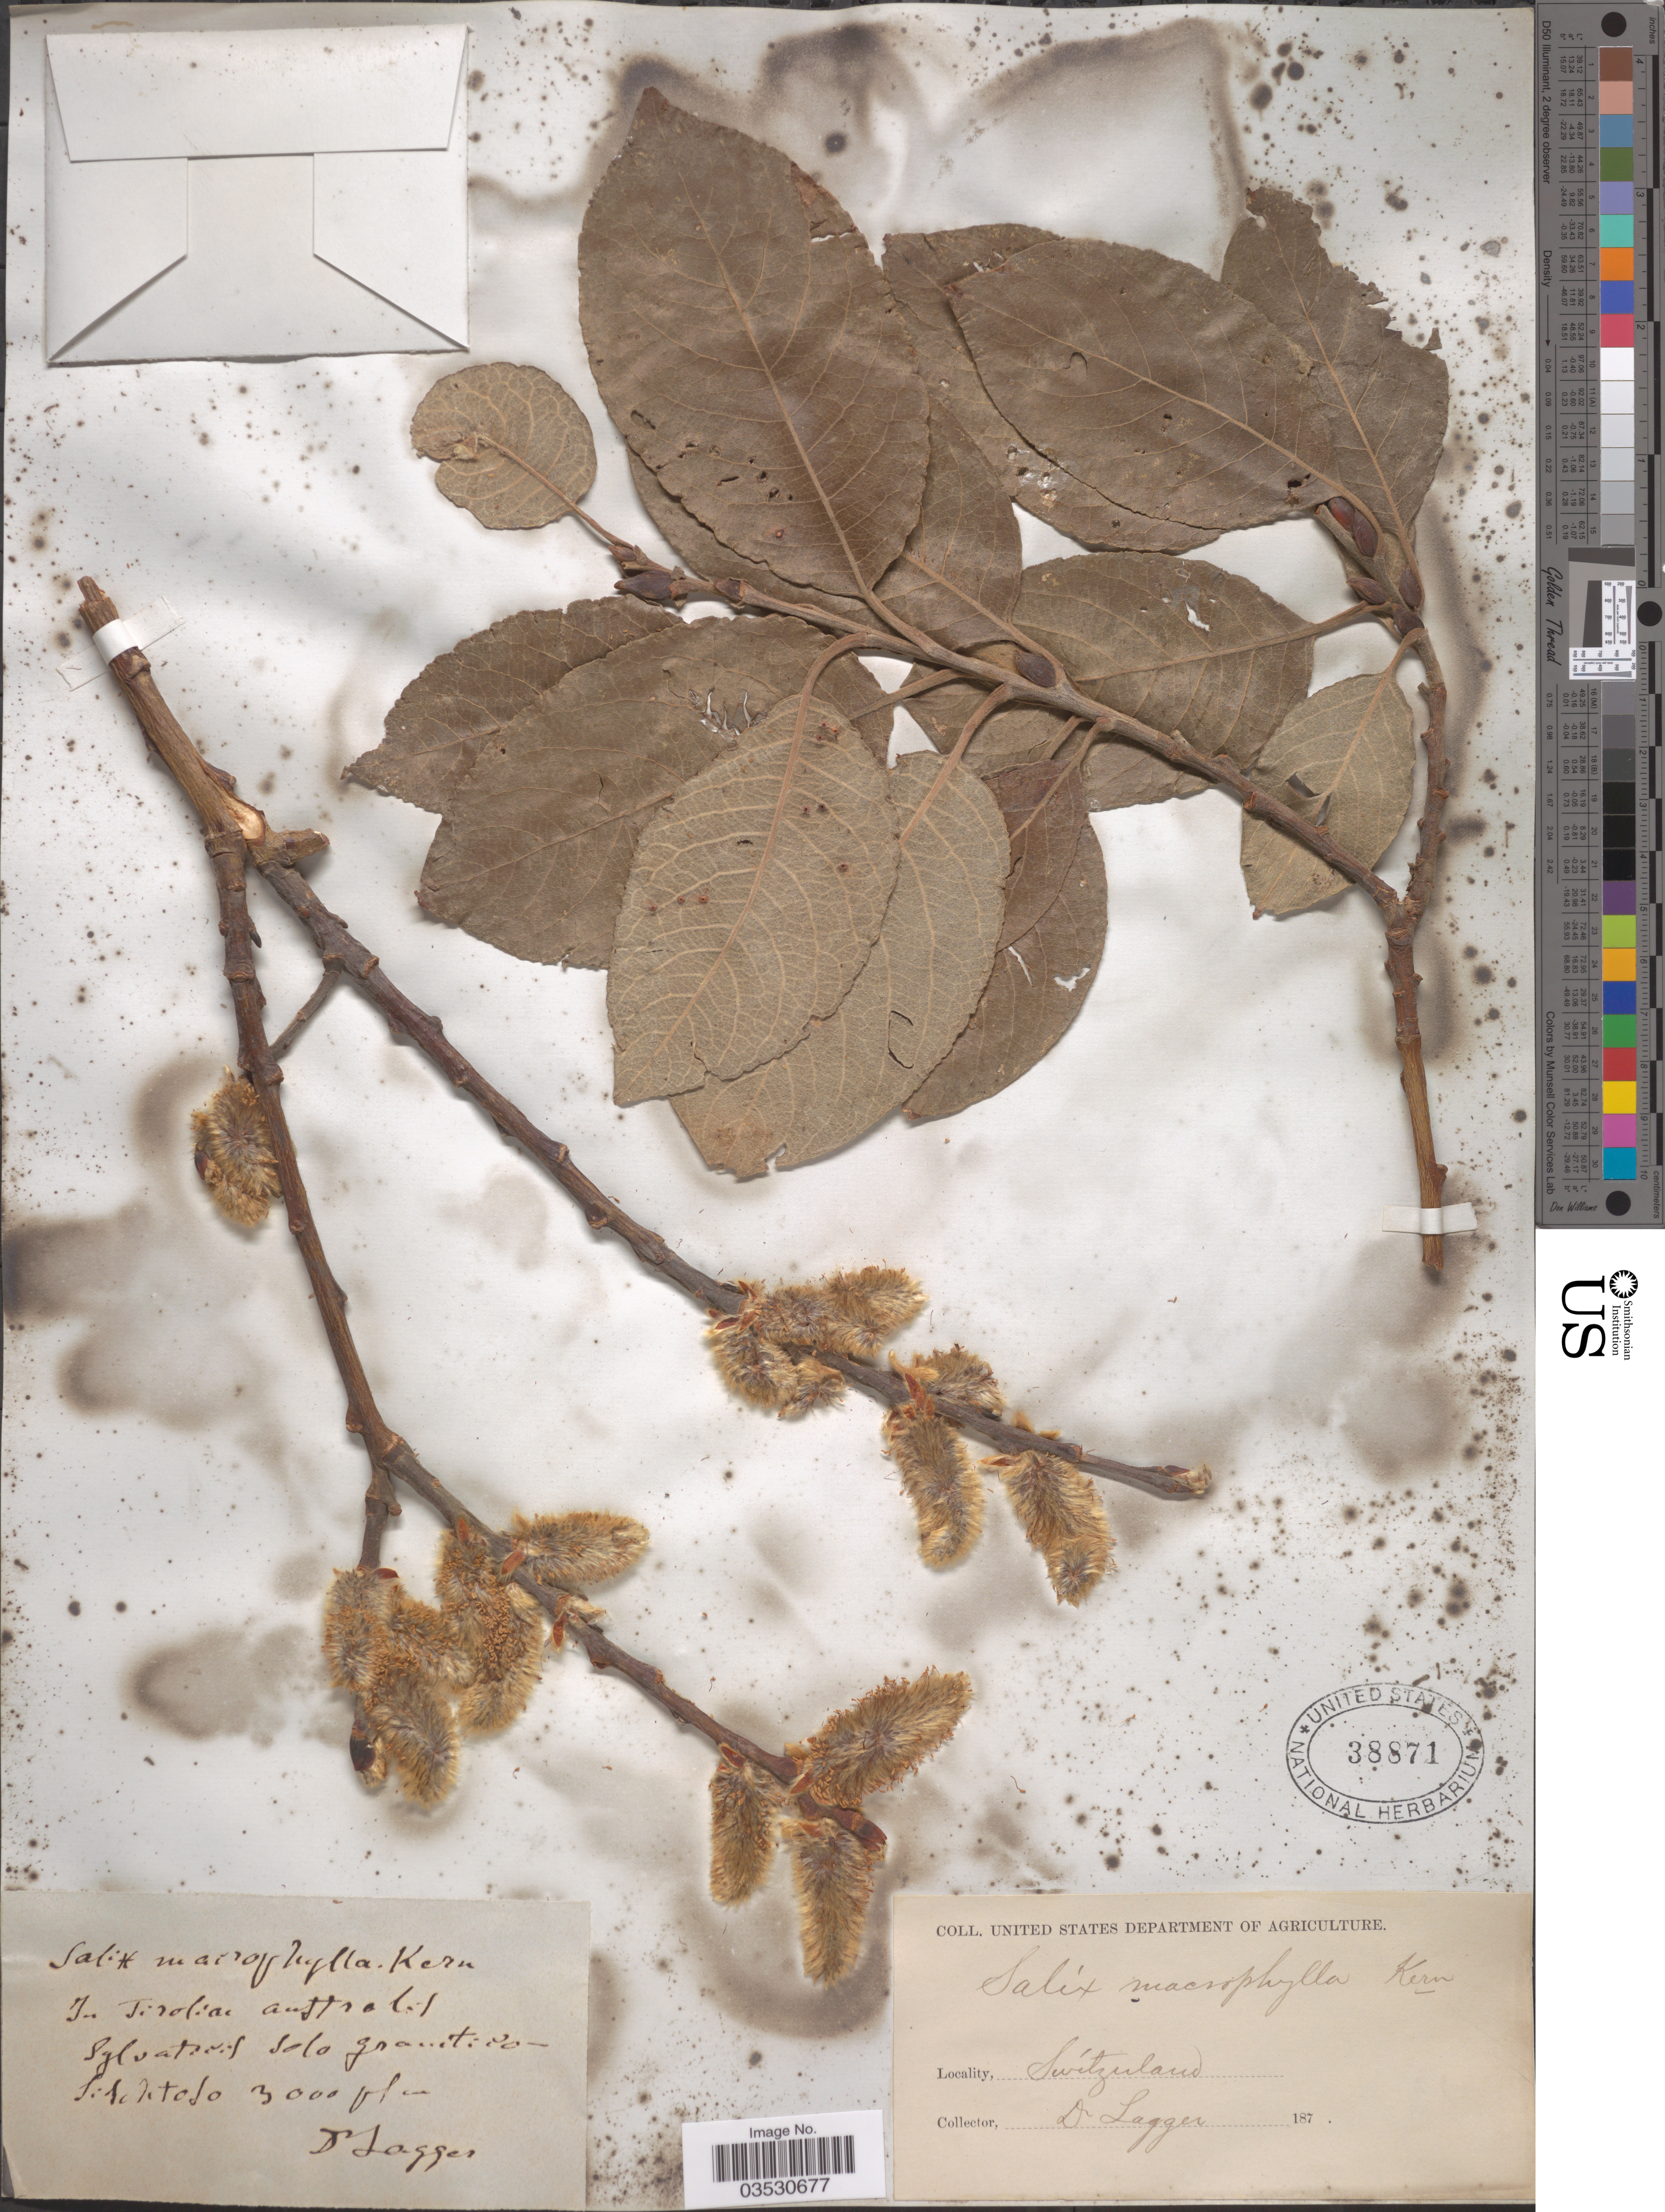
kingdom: Plantae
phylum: Tracheophyta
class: Magnoliopsida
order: Malpighiales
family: Salicaceae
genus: Salix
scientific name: Salix x macrophylla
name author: A. Kern.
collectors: F. J. Lagger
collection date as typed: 187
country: Switzerland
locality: In tirolia australis sylvatico solo granitico Sirctofo. [interpreted]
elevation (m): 914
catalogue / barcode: US 38871